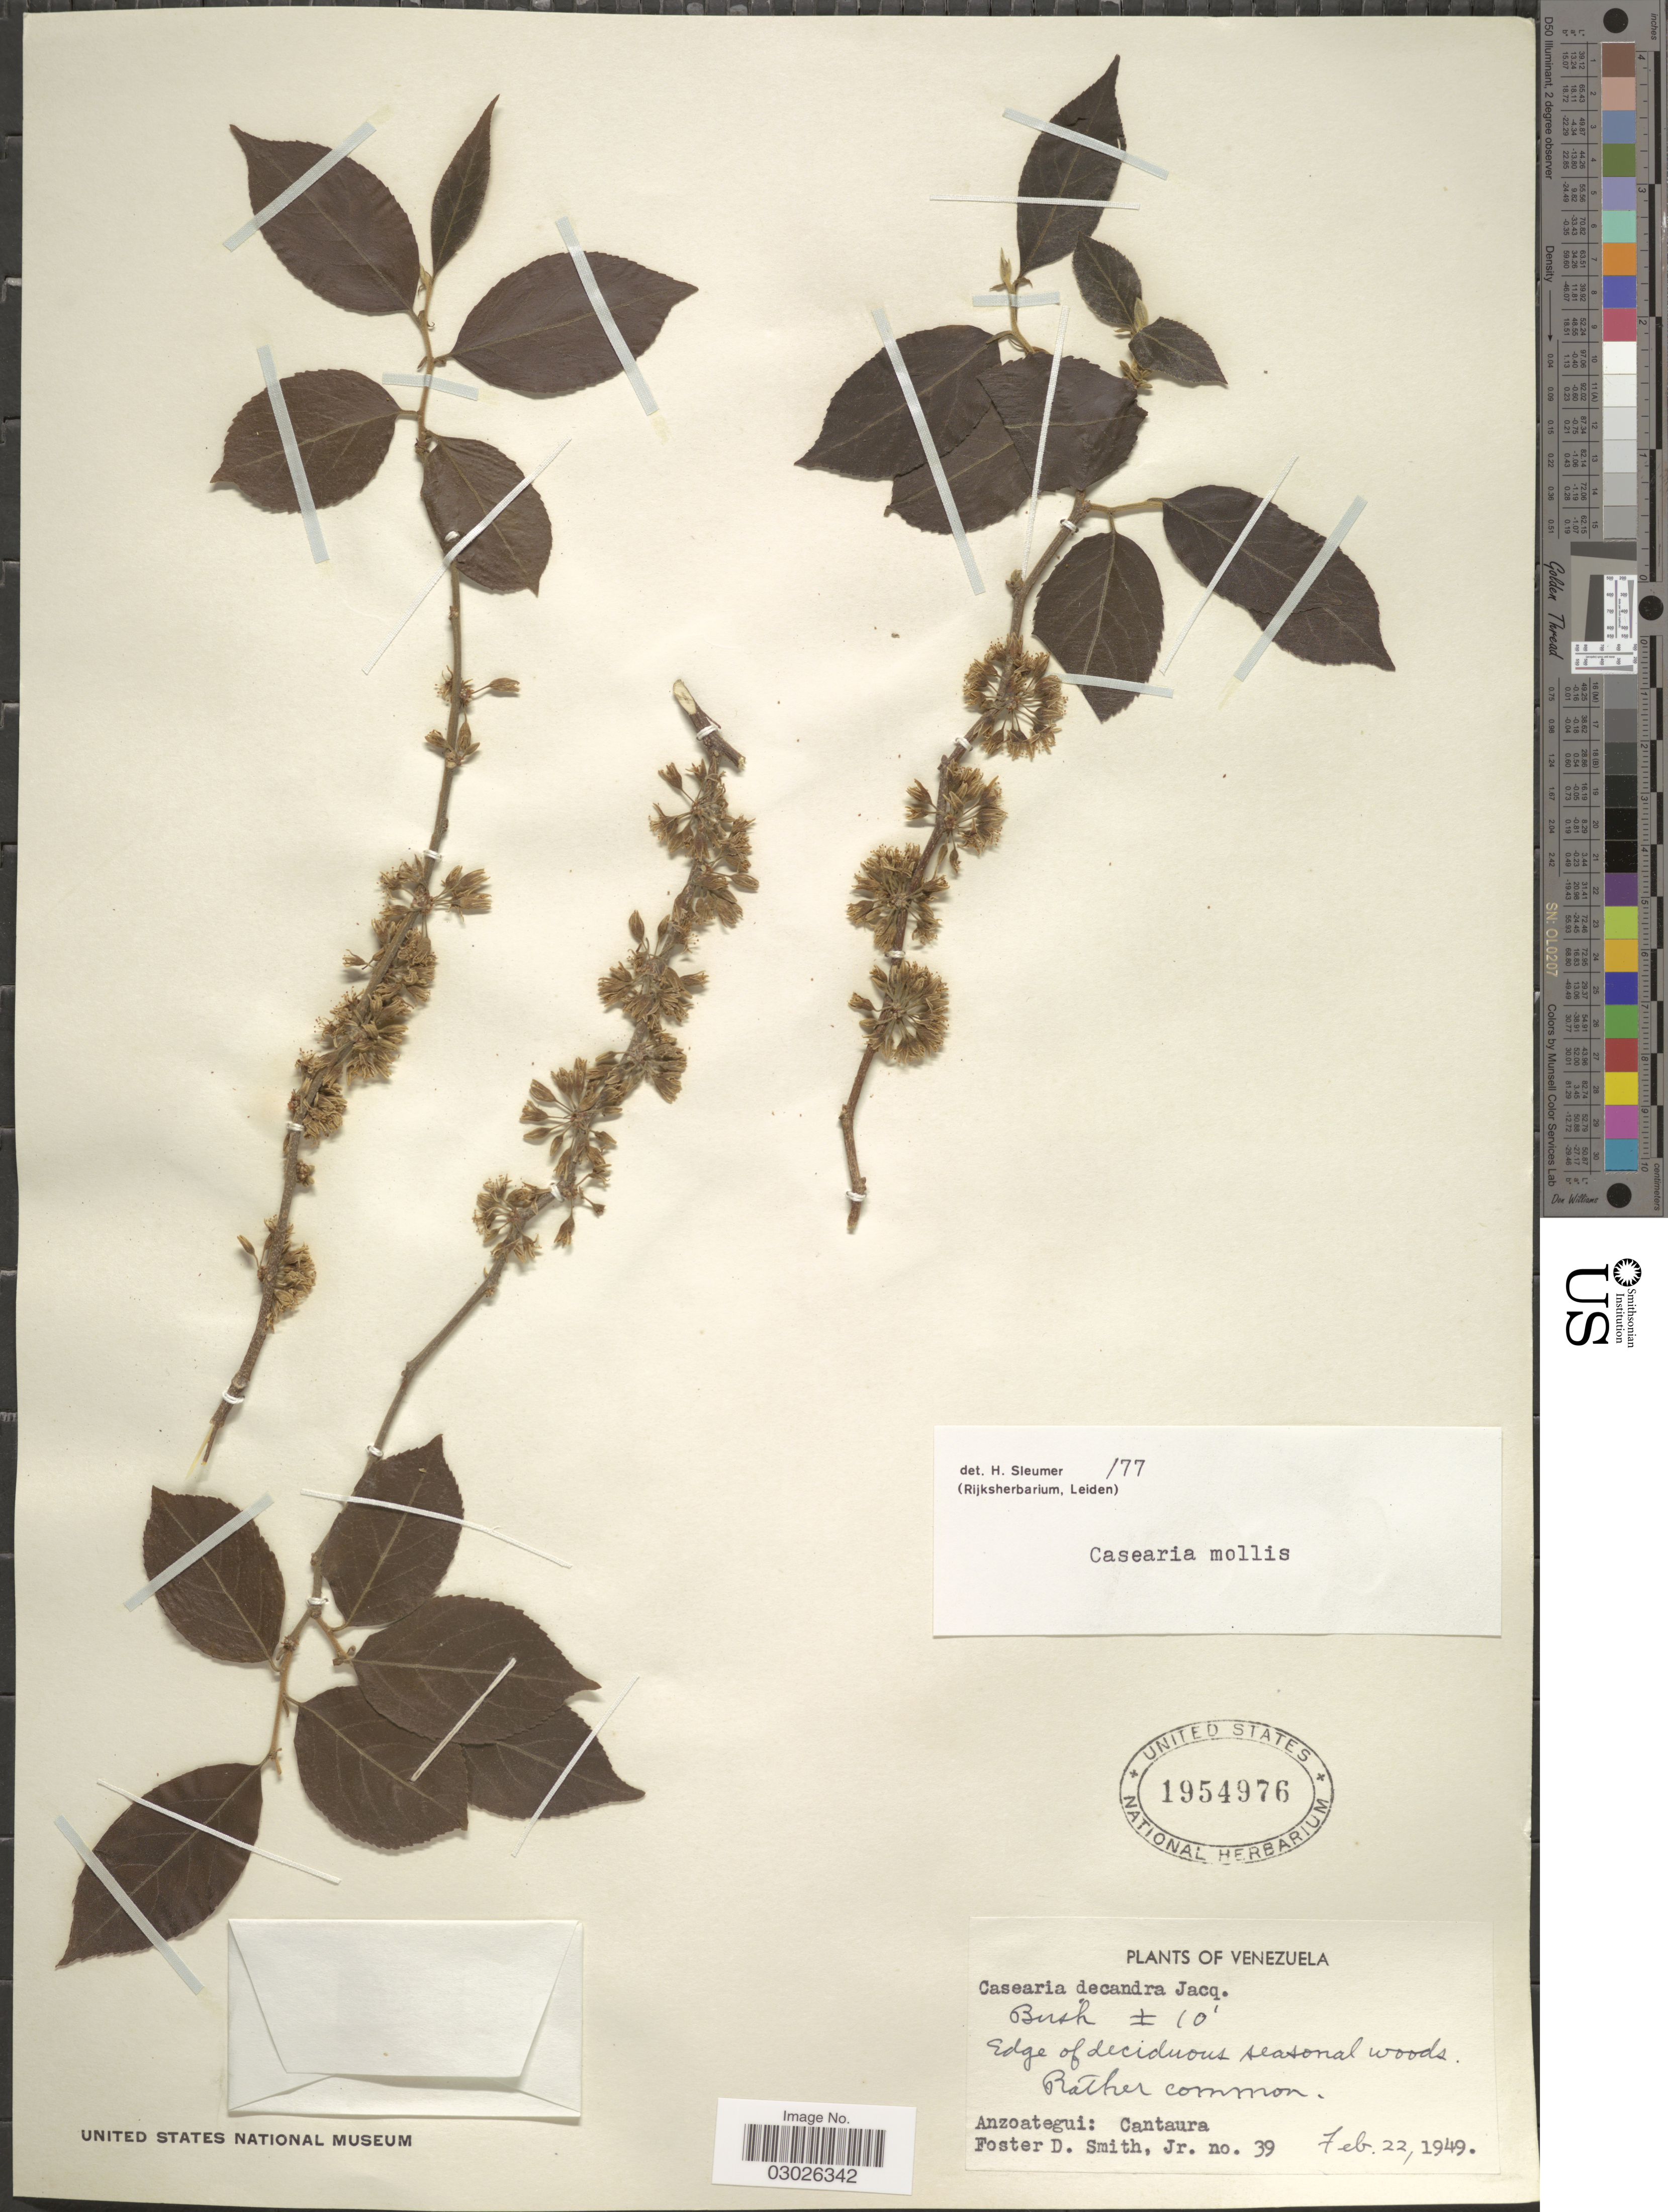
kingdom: Plantae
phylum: Tracheophyta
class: Magnoliopsida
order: Malpighiales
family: Salicaceae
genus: Casearia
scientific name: Casearia mollis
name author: Kunth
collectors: F. Smith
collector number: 39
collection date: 1949-02-22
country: Venezuela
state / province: Anzoategui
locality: Anzoategui: Cantaura.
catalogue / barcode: US 1954976